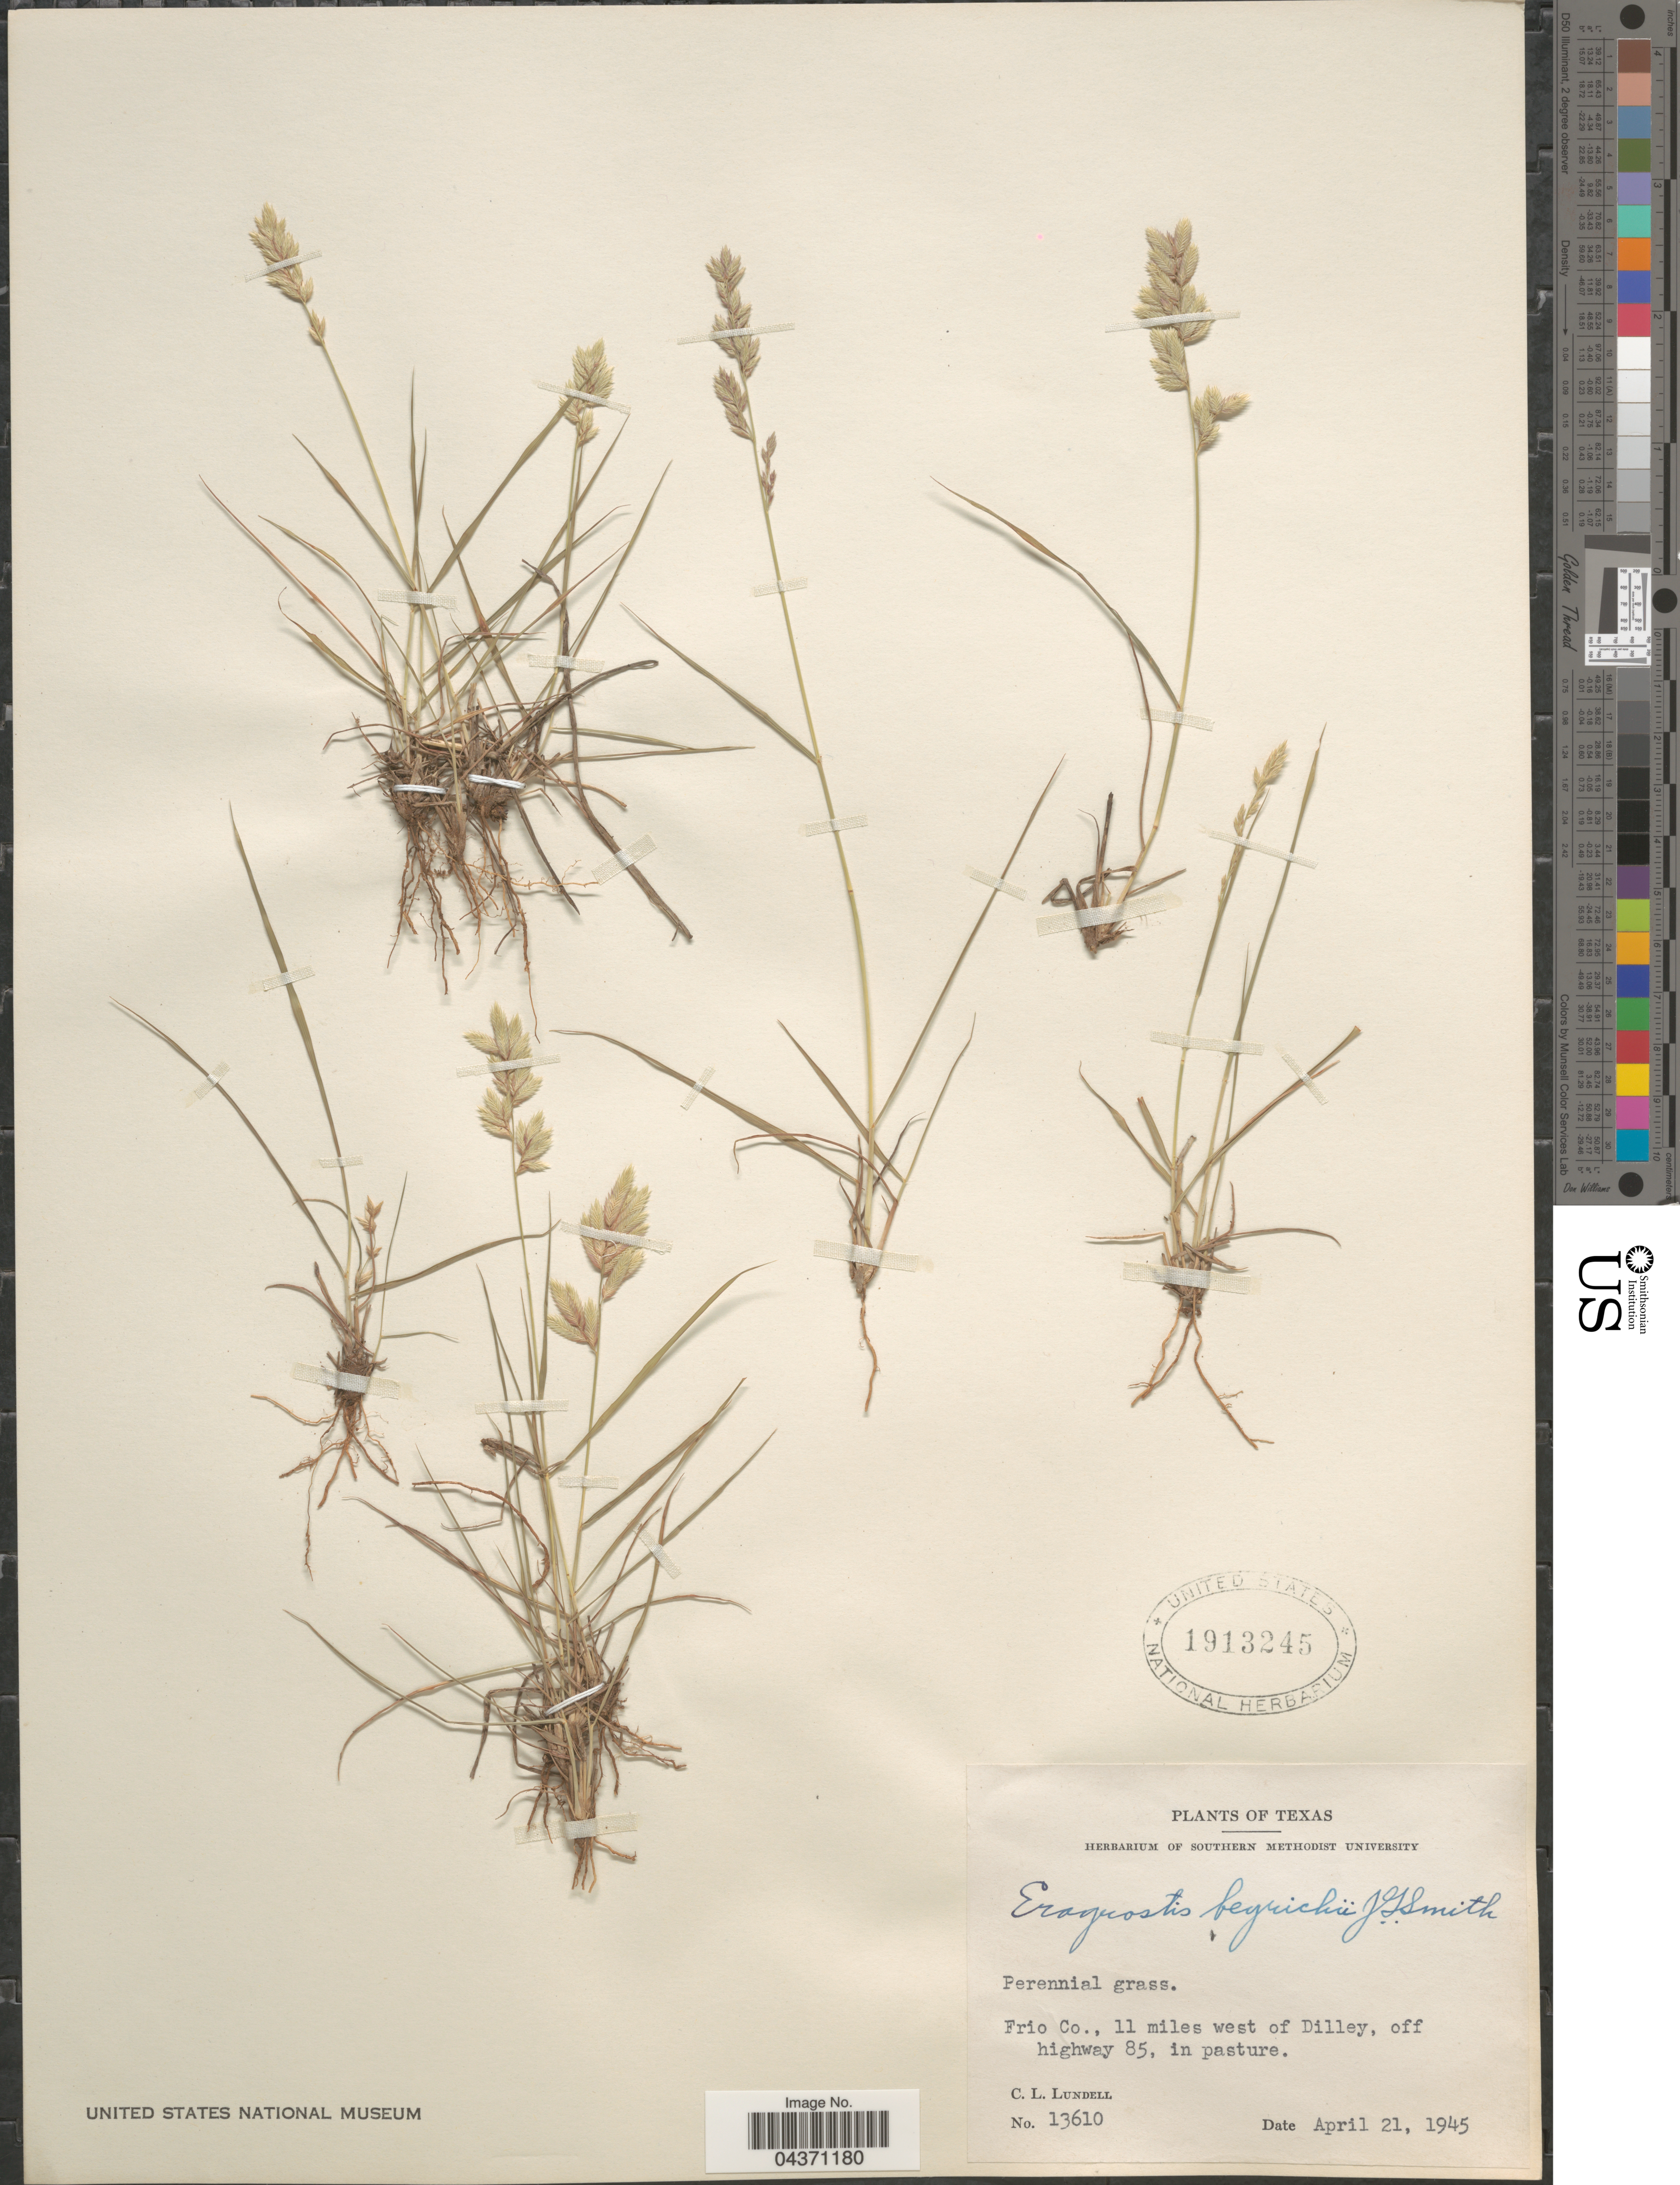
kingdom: Plantae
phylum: Tracheophyta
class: Liliopsida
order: Poales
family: Poaceae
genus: Eragrostis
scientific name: Eragrostis secundiflora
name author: J. Presl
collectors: C. L. Lundell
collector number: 13610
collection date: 1945-04-21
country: United States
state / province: Texas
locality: Frio Co., 11 miles west of Dilley, off highway 85, in pasture.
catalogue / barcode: US 1913245